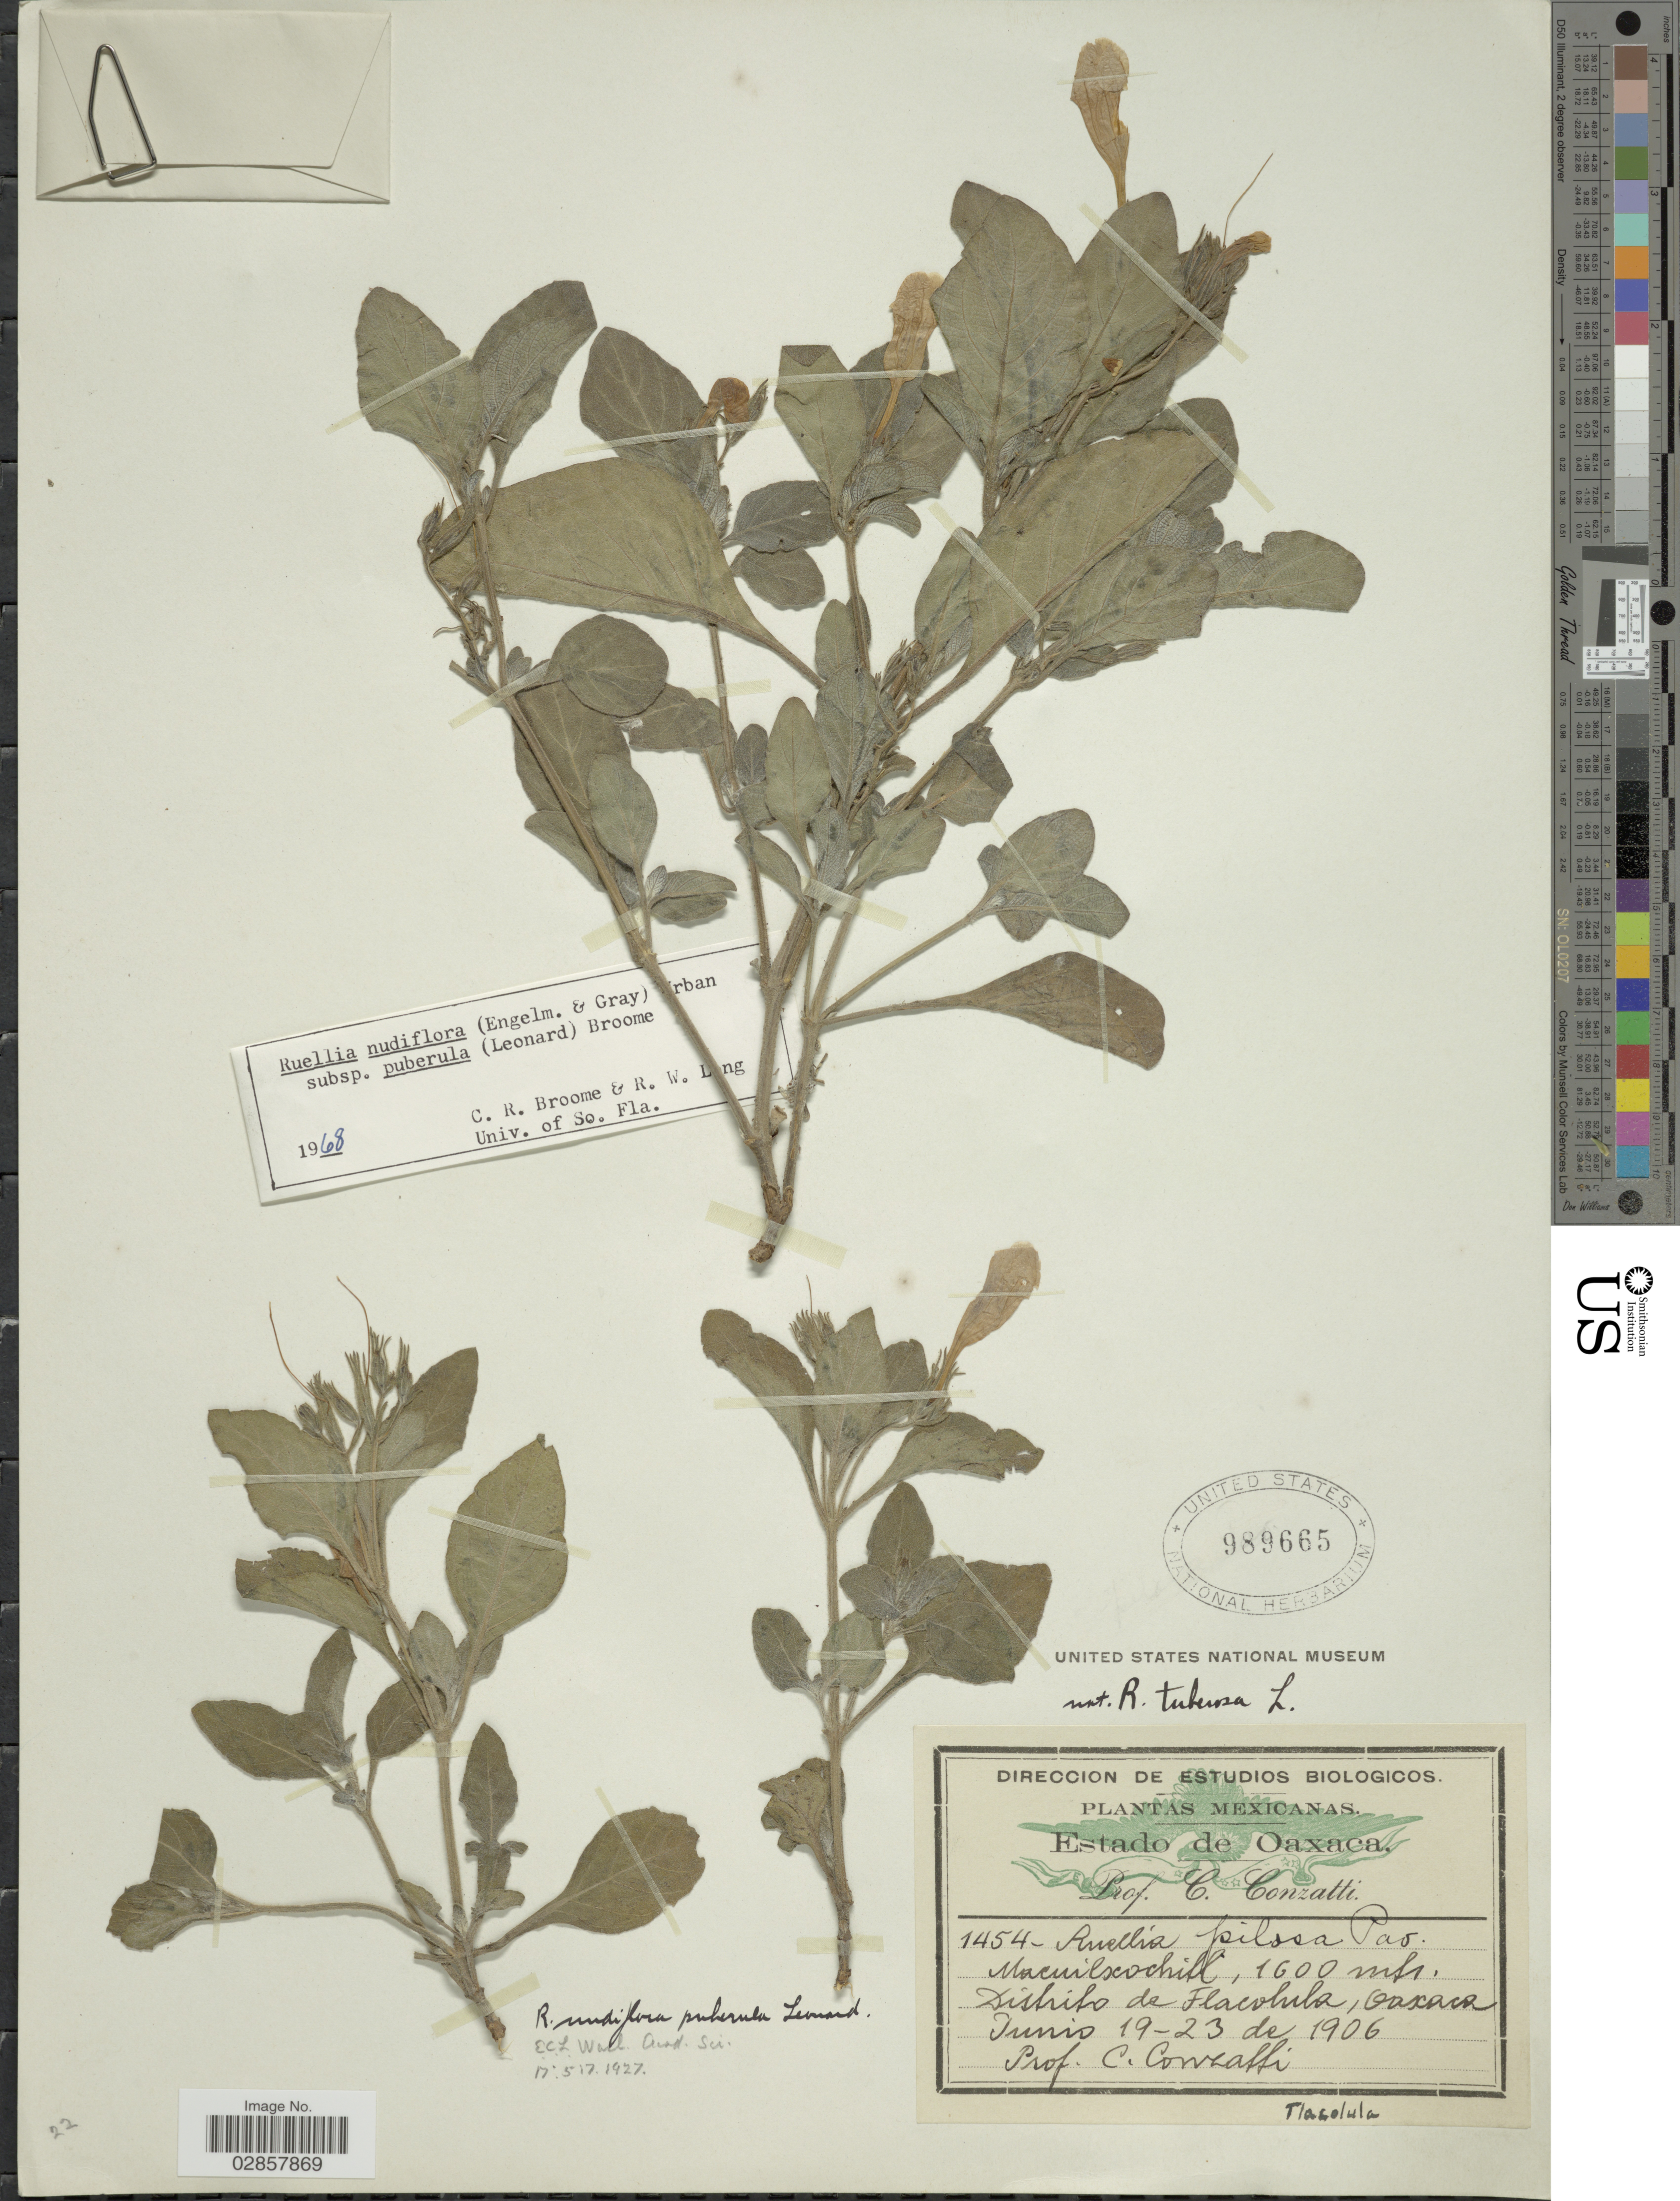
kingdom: Plantae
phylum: Tracheophyta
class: Magnoliopsida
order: Lamiales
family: Acanthaceae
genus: Ruellia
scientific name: Ruellia nudiflora var. puberula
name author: Leonard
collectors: C. Conzatti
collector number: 1454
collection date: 1906-06-19/1906-06-23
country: Mexico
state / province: Oaxaca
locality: Macuilxochitl. Distrito de Flacohila.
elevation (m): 1600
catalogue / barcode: US 989665